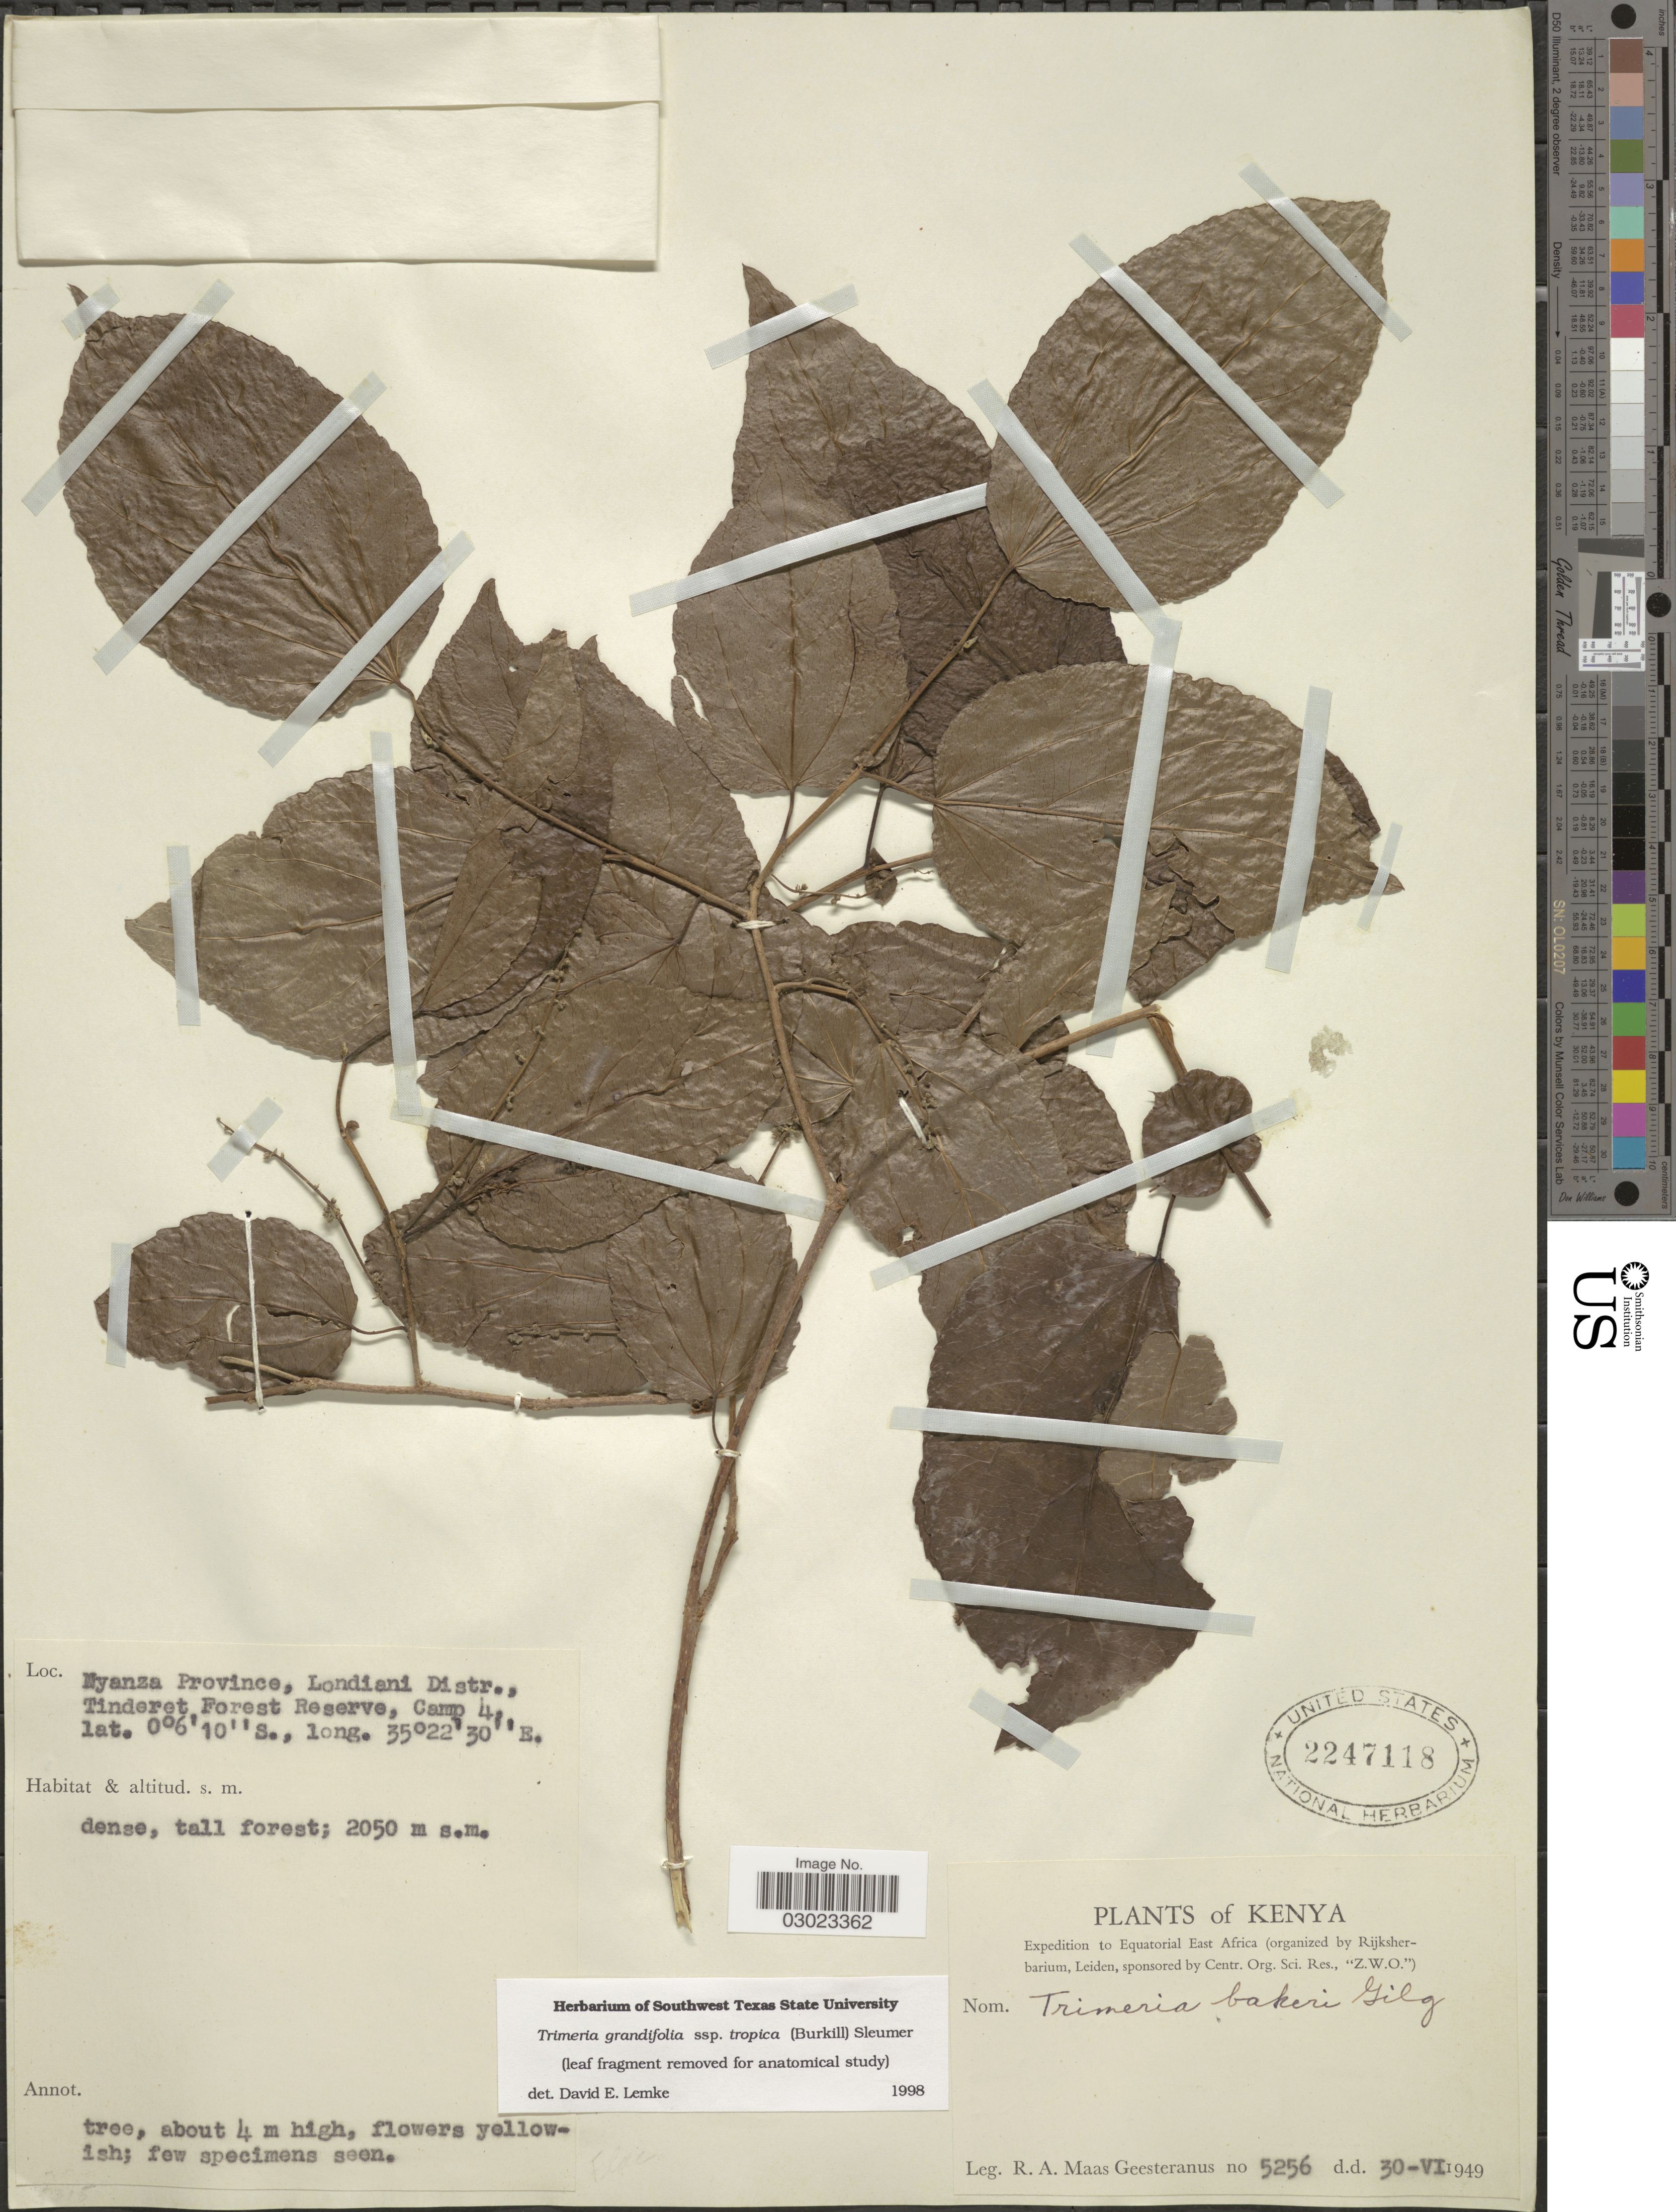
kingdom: Plantae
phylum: Tracheophyta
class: Magnoliopsida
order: Malpighiales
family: Salicaceae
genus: Trimeria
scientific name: Trimeria grandifolia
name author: (Hochst.) Warb.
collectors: R. A. Maas Geesteranus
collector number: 5256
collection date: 1949-04-30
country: Kenya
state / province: Kericho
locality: Equatorial East Africa, Nyanza Province, Londiani Distr., Tinderet Forest Reserve, Camp 4.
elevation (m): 625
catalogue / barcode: US 2247118